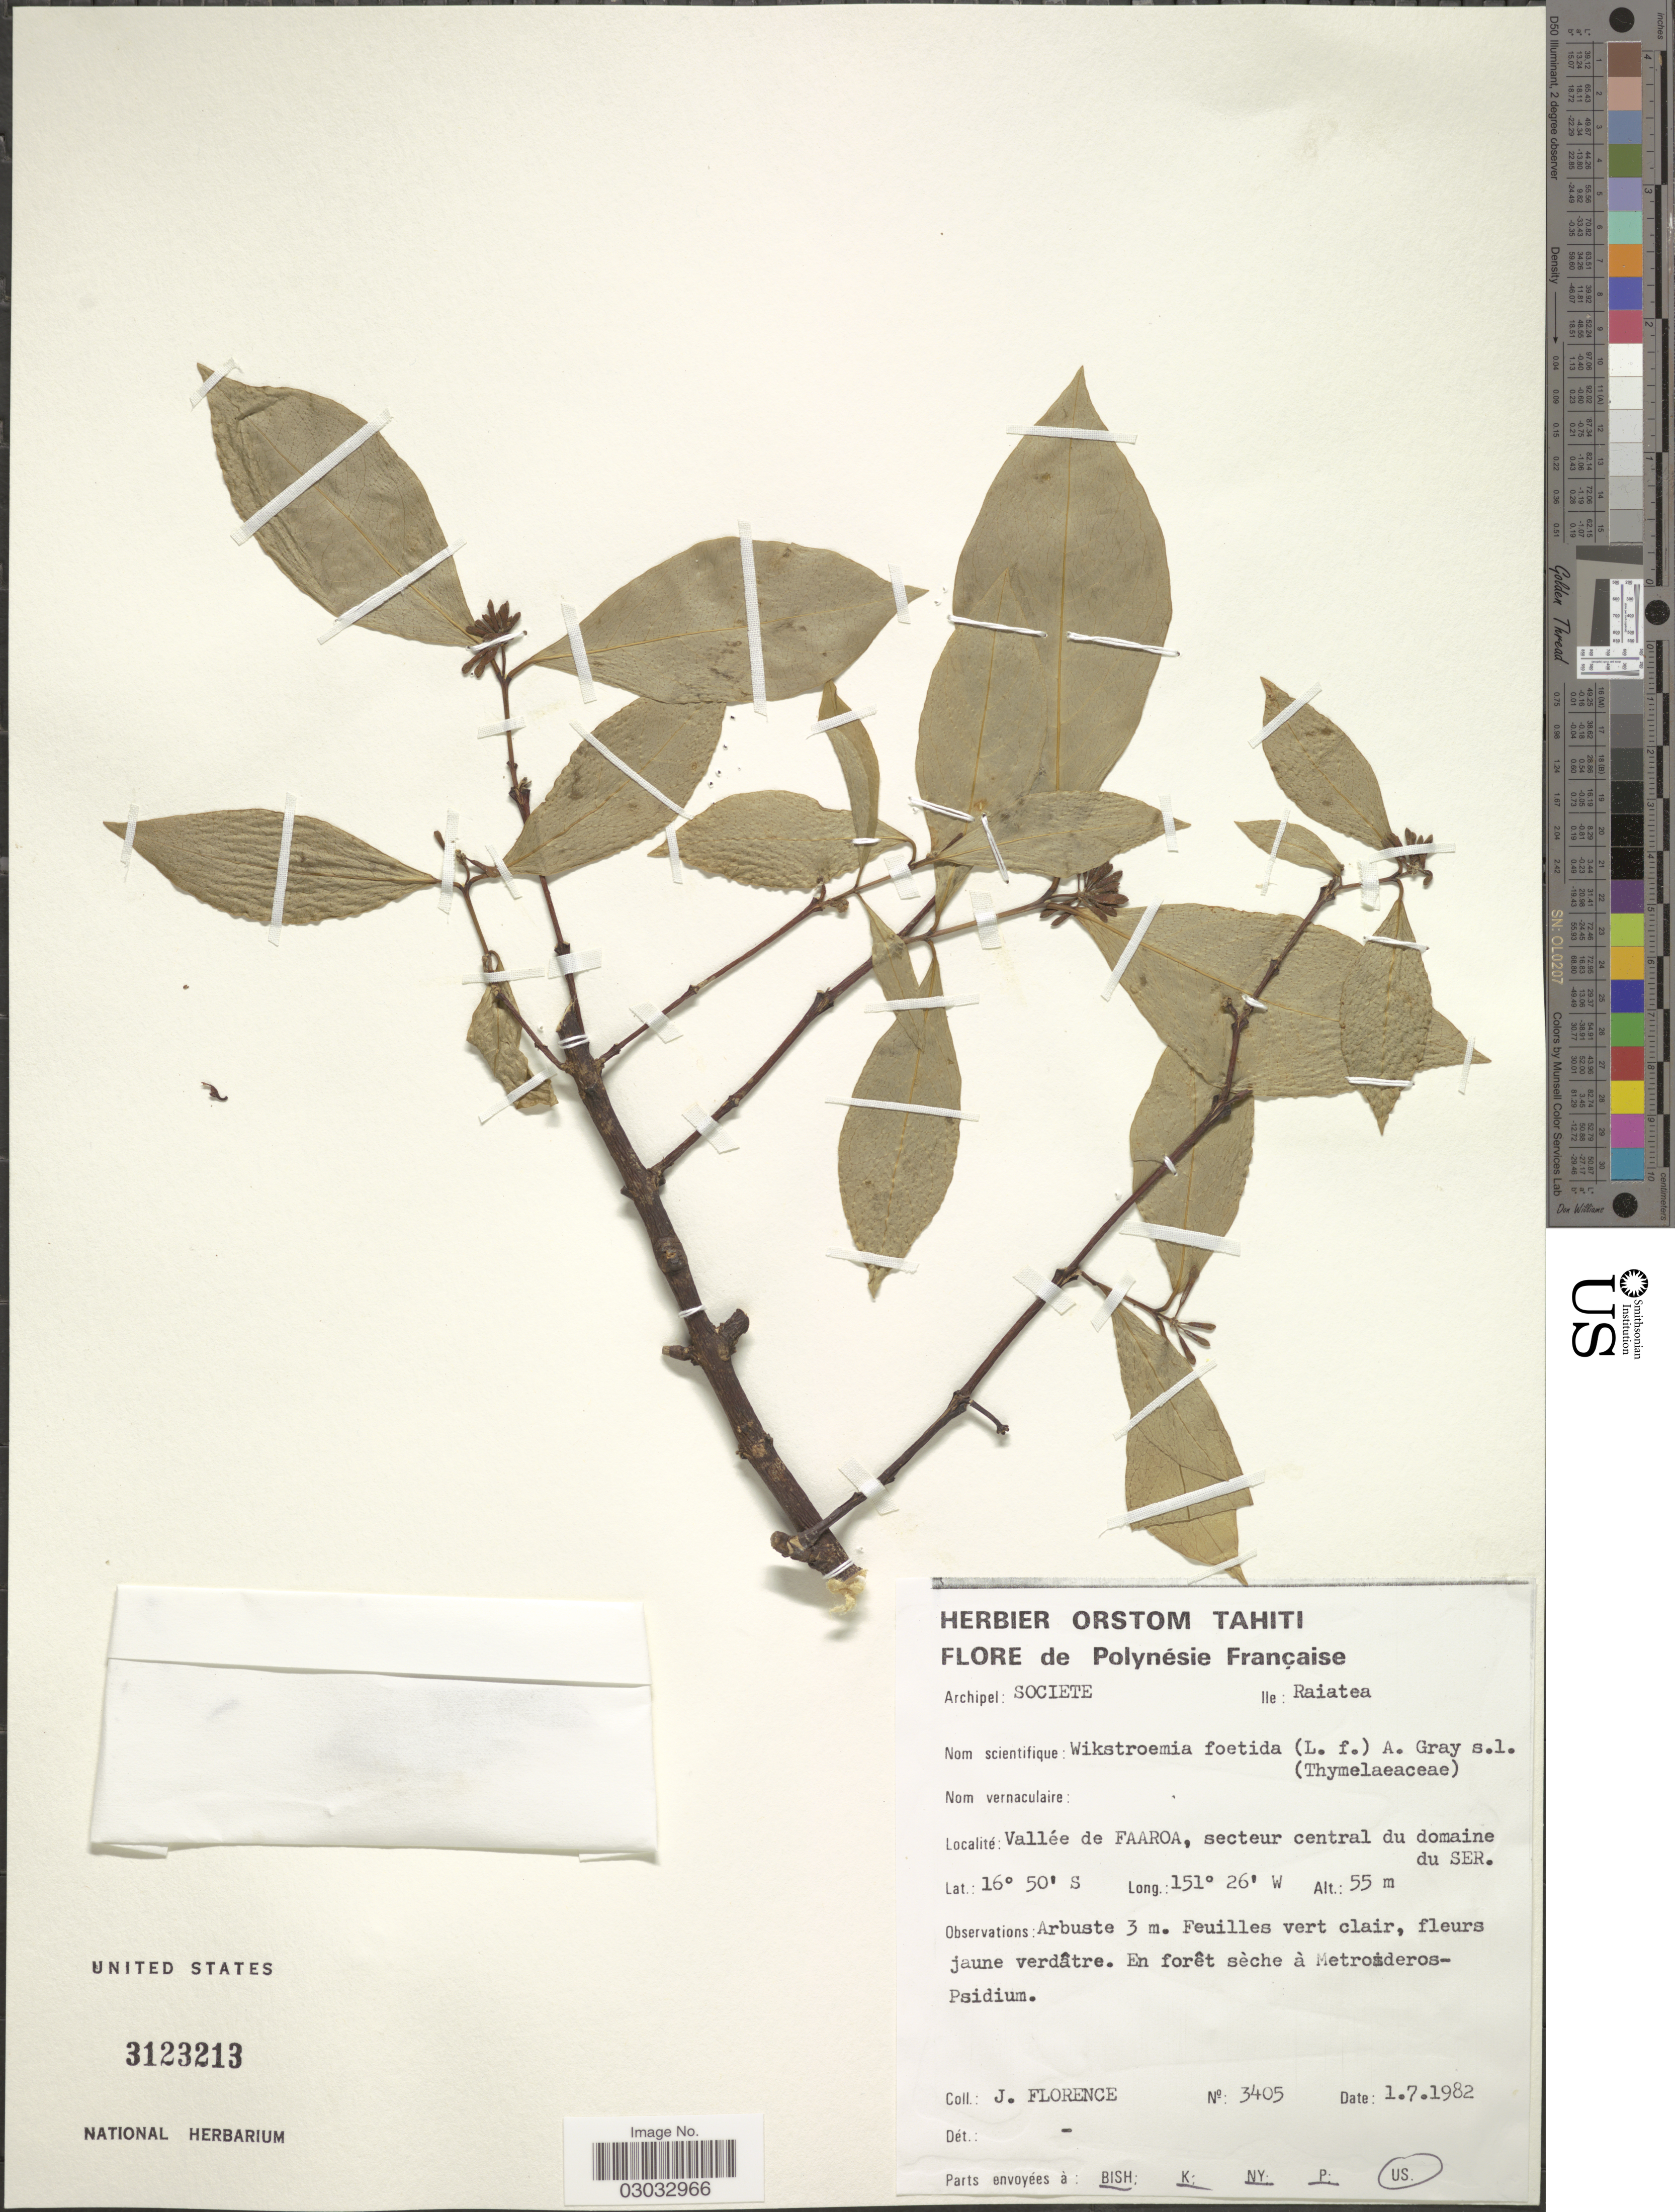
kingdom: Plantae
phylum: Tracheophyta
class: Magnoliopsida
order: Malvales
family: Thymelaeaceae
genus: Wikstroemia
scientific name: Wikstroemia coriacea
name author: Seem.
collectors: J. Florence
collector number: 3405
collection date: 1982-07-01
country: French Polynesia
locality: Archipel: Societe, Ile: Raiatea, Vallée de FAAROA, secteur central du domaine du Ser.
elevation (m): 55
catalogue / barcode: US 3123213